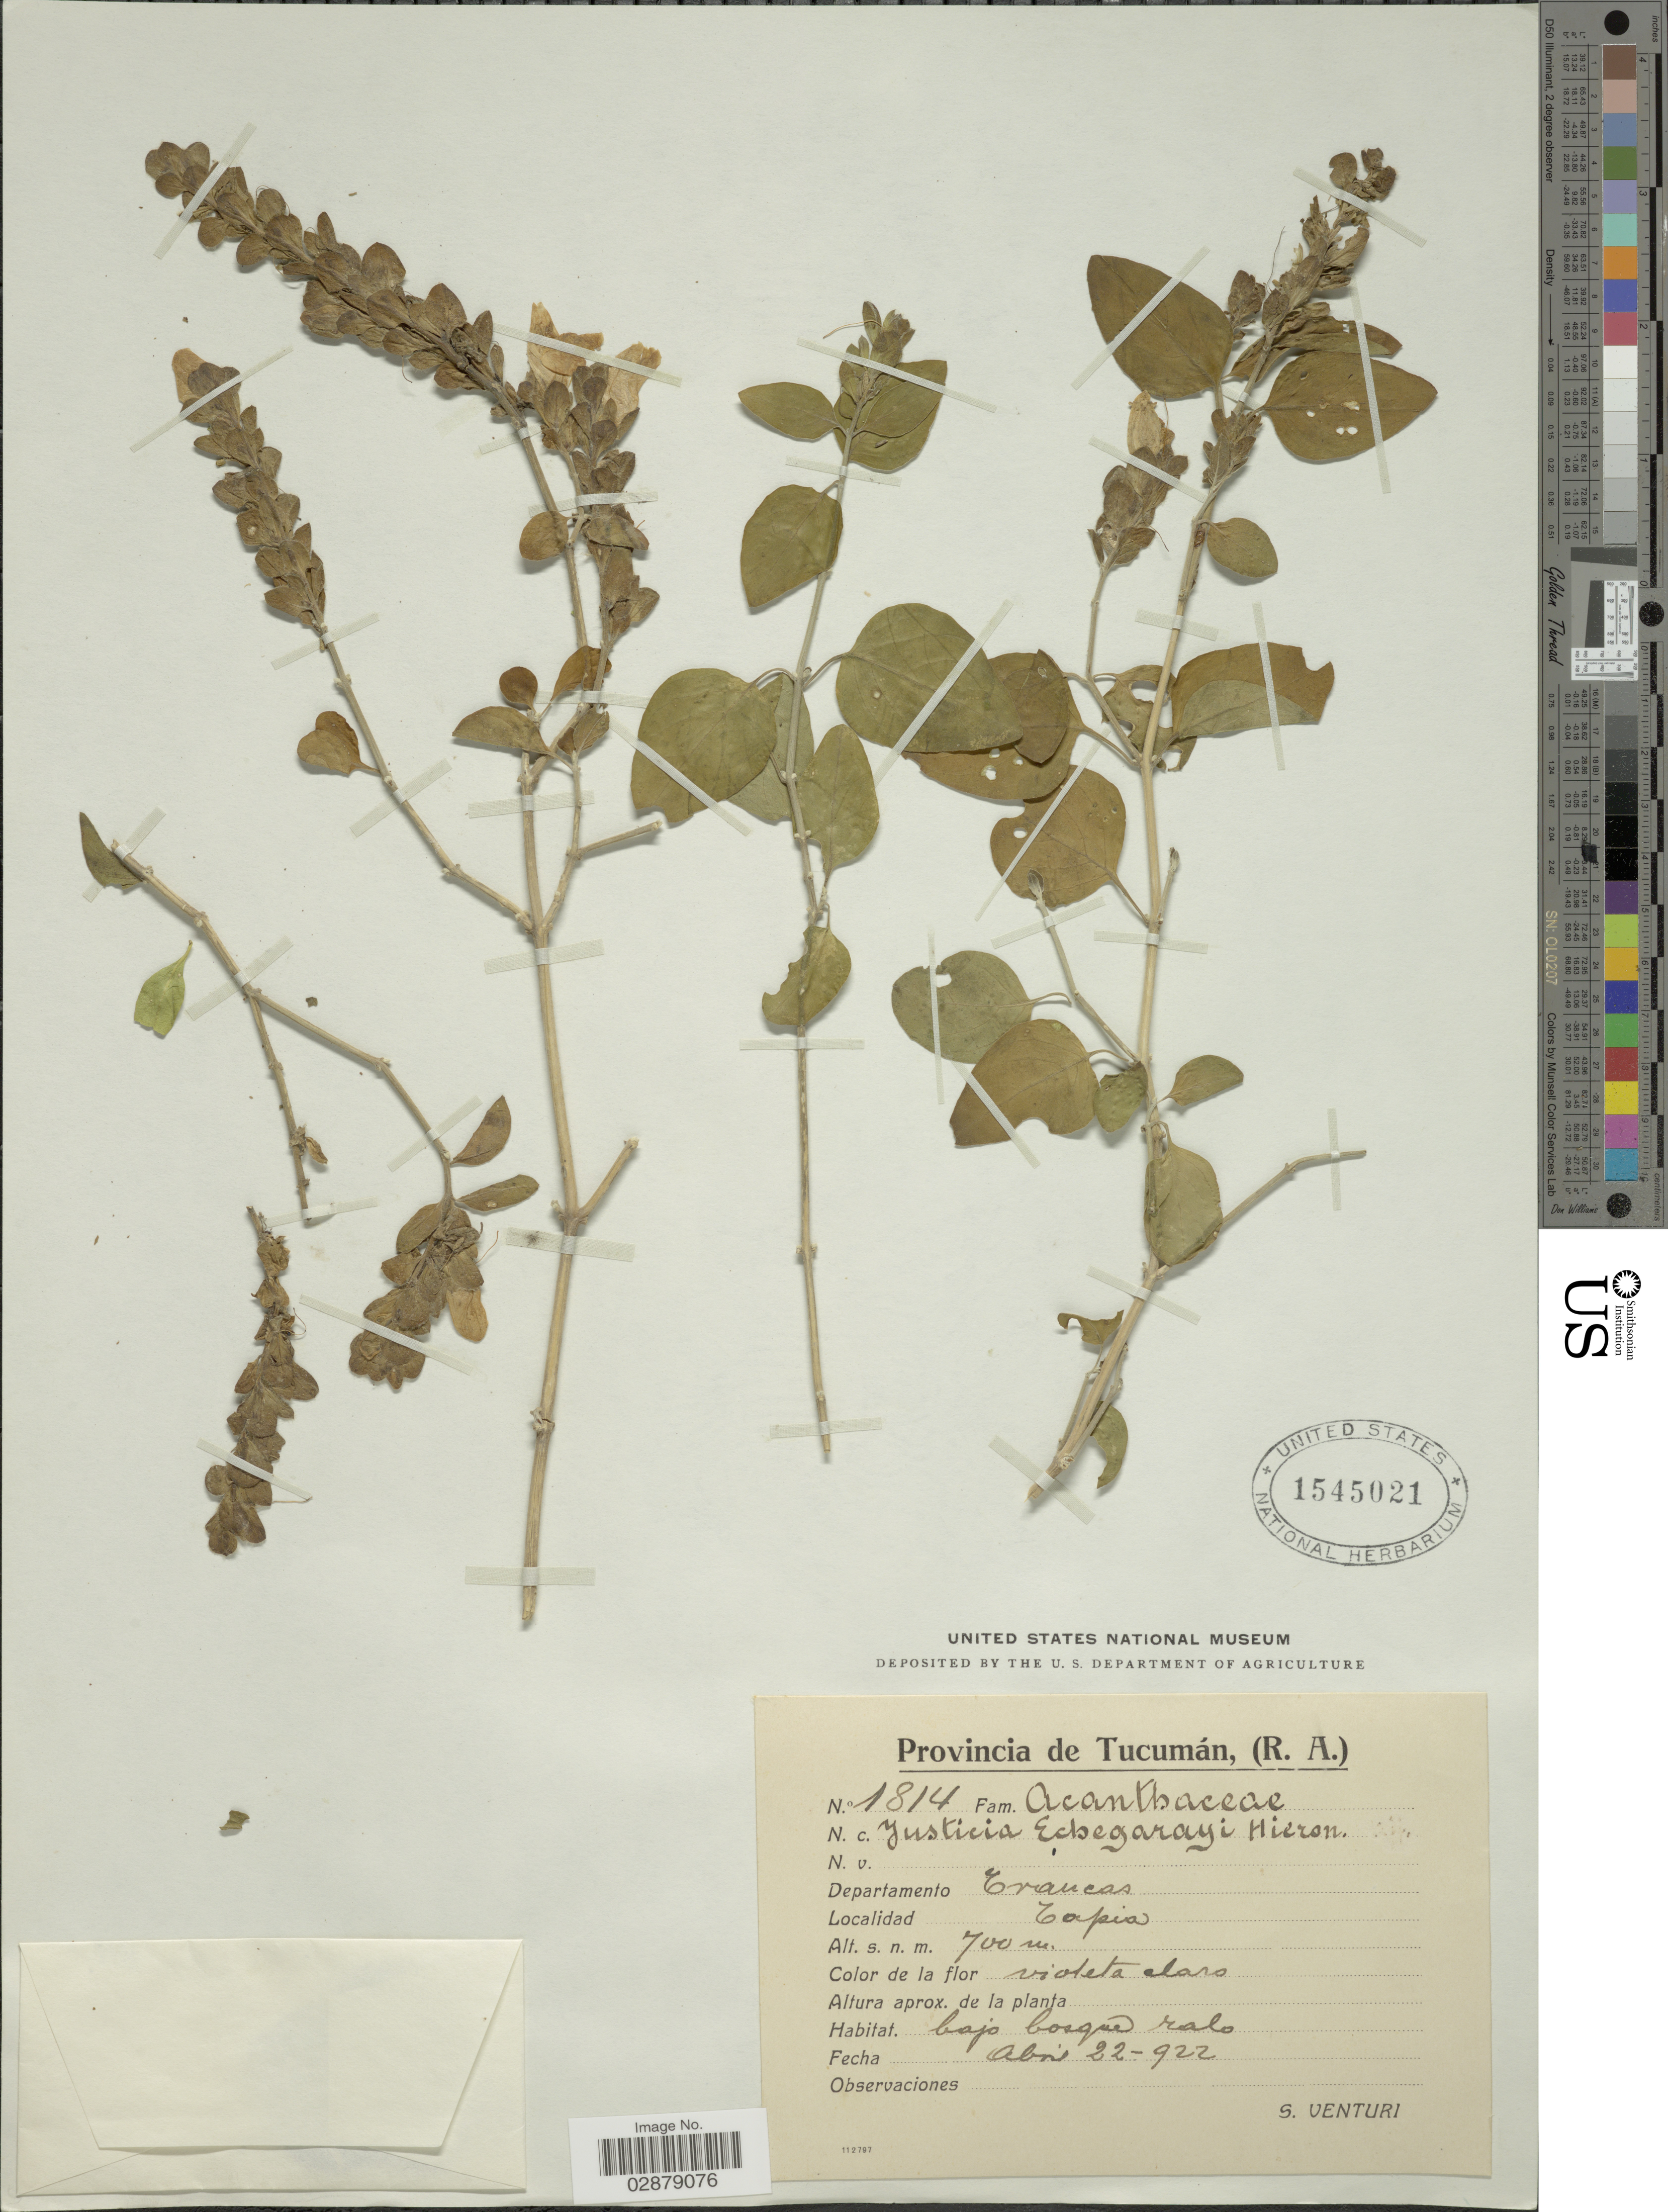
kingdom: Plantae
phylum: Tracheophyta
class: Magnoliopsida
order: Lamiales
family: Acanthaceae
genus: Justicia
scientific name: Justicia gilliesii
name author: (Nees) Benth.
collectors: S. Venturi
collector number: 1814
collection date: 1922-04-22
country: Argentina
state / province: Tucuman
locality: Departamento Trancas. Tapia.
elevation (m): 700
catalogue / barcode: US 1545021